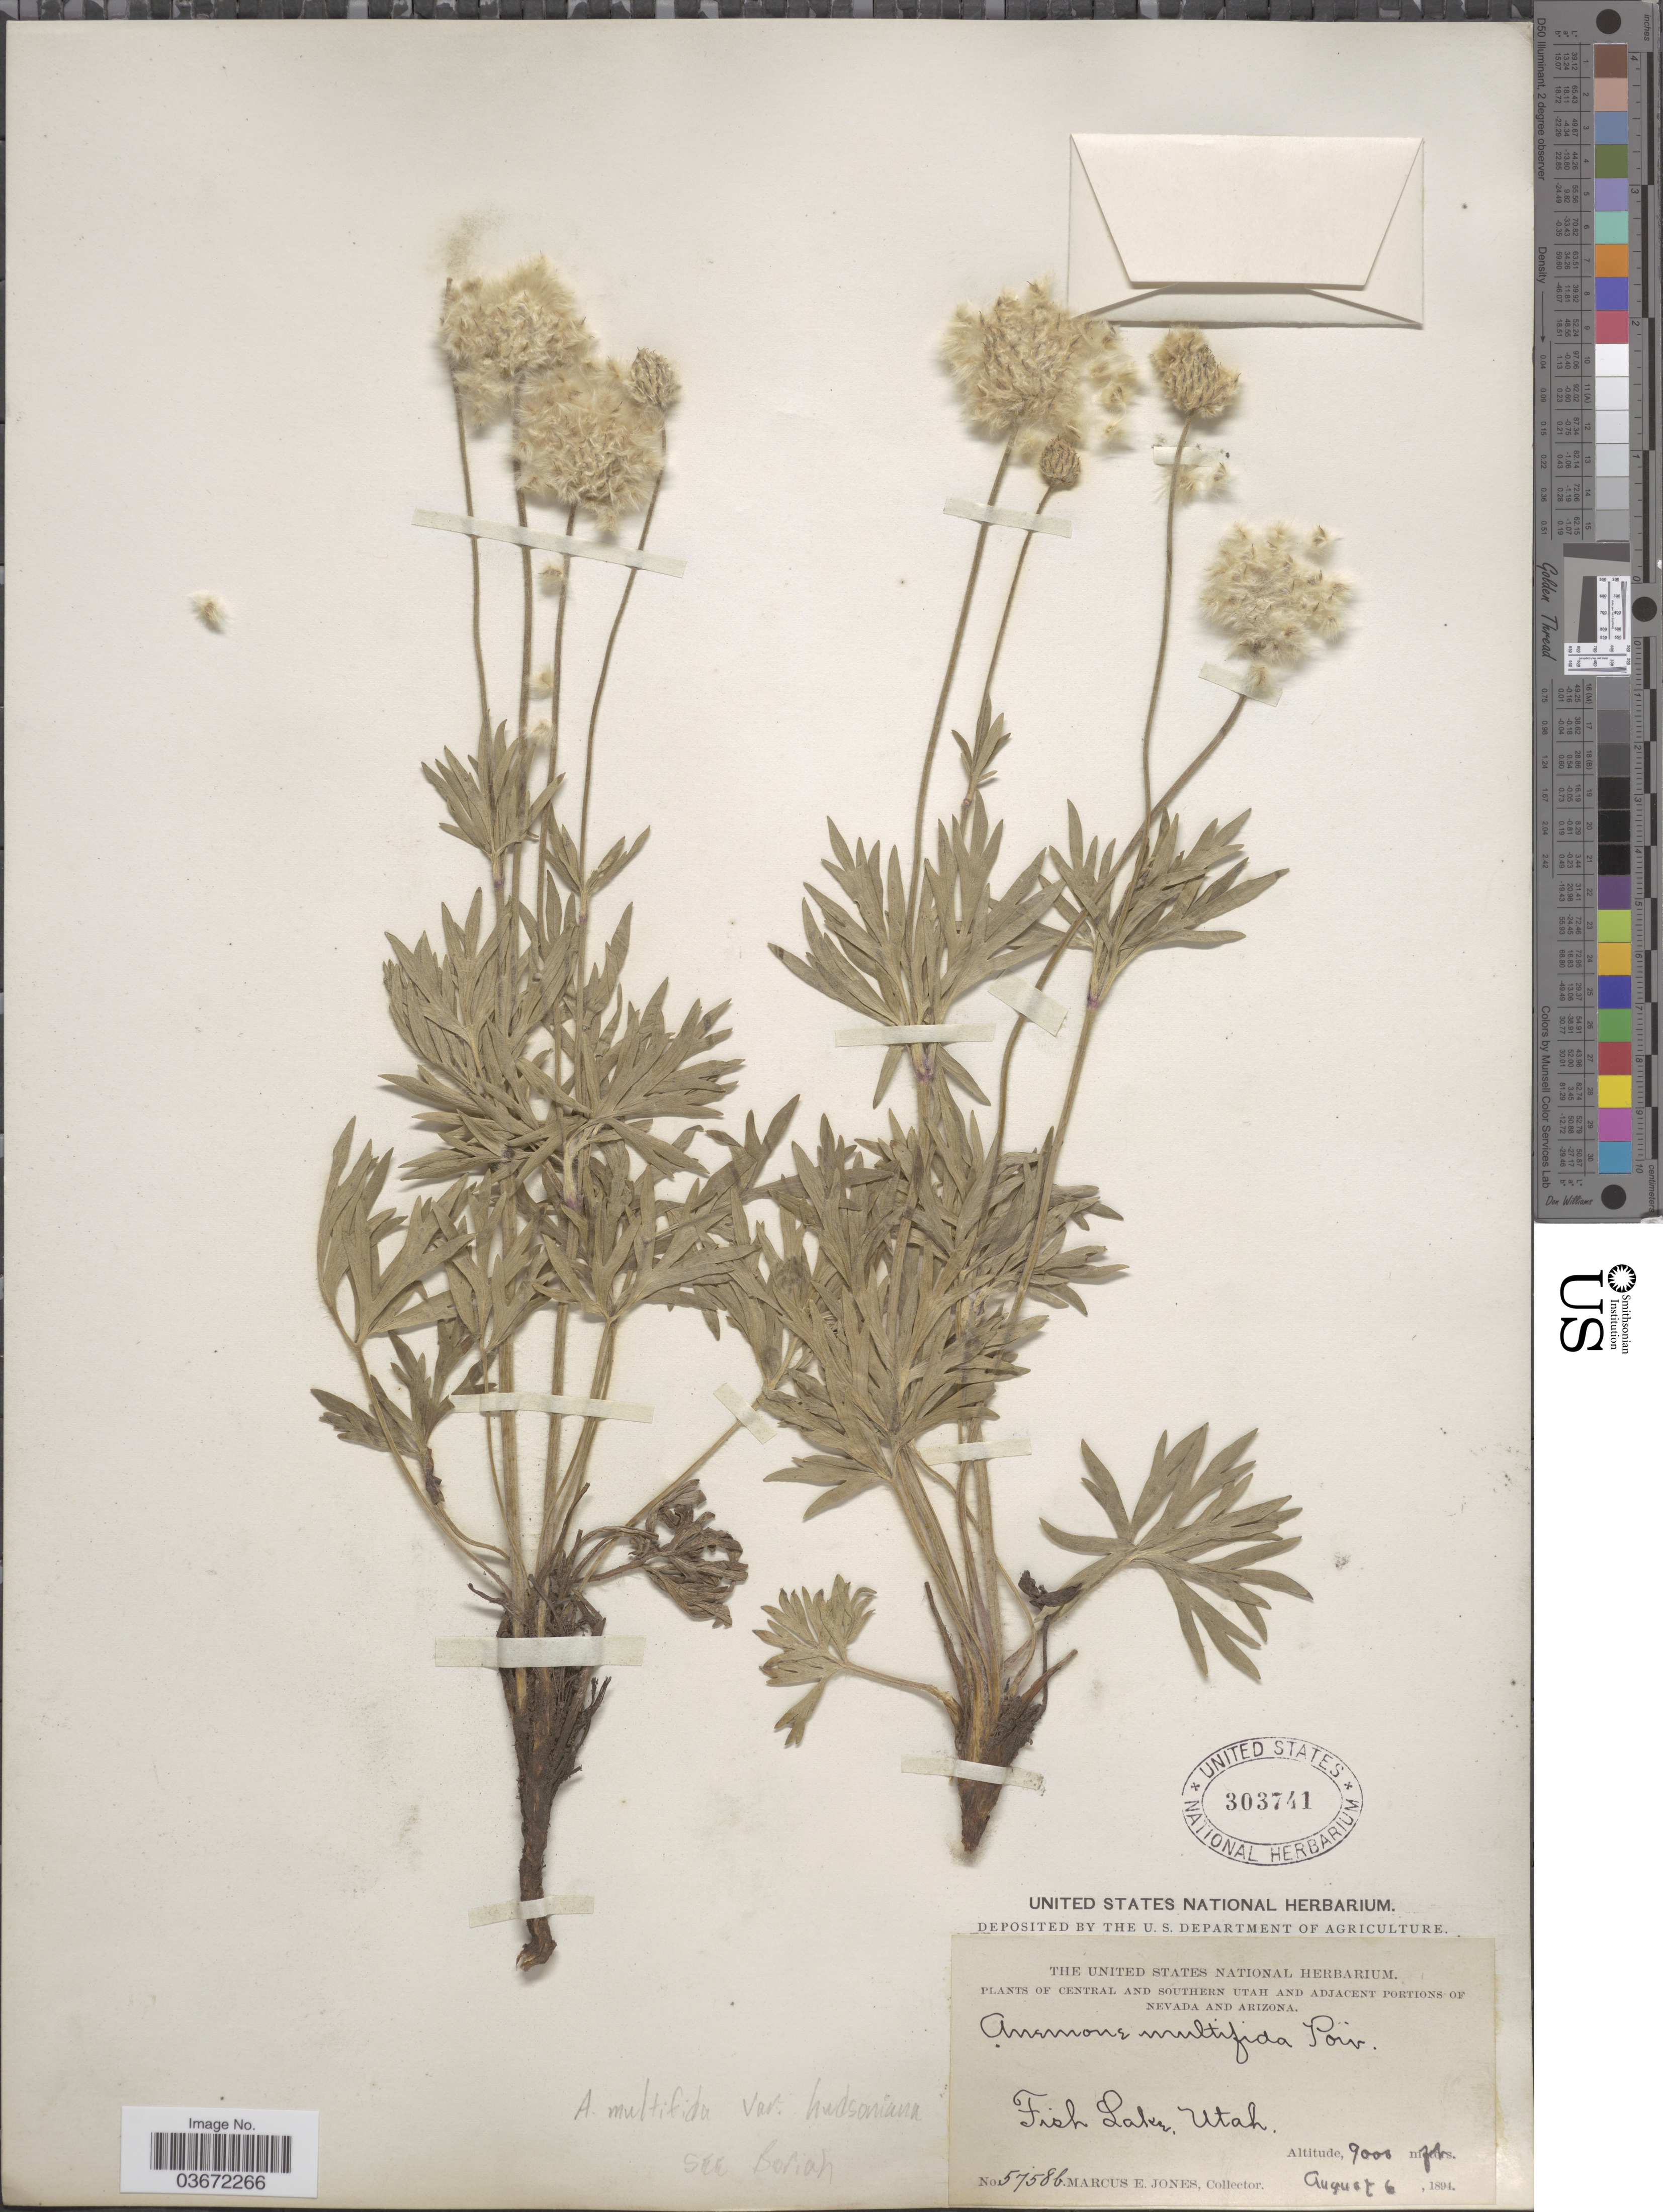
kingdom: Plantae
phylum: Tracheophyta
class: Magnoliopsida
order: Ranunculales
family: Ranunculaceae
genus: Anemone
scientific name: Anemone globosa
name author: (Torr. & A. Gray) Nutt. ex A. Heller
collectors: M. E. Jones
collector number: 5758b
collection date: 1894-08-06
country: United States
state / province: Utah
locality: Central and Southern Utah. Fish Lake.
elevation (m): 2743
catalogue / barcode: US 303741